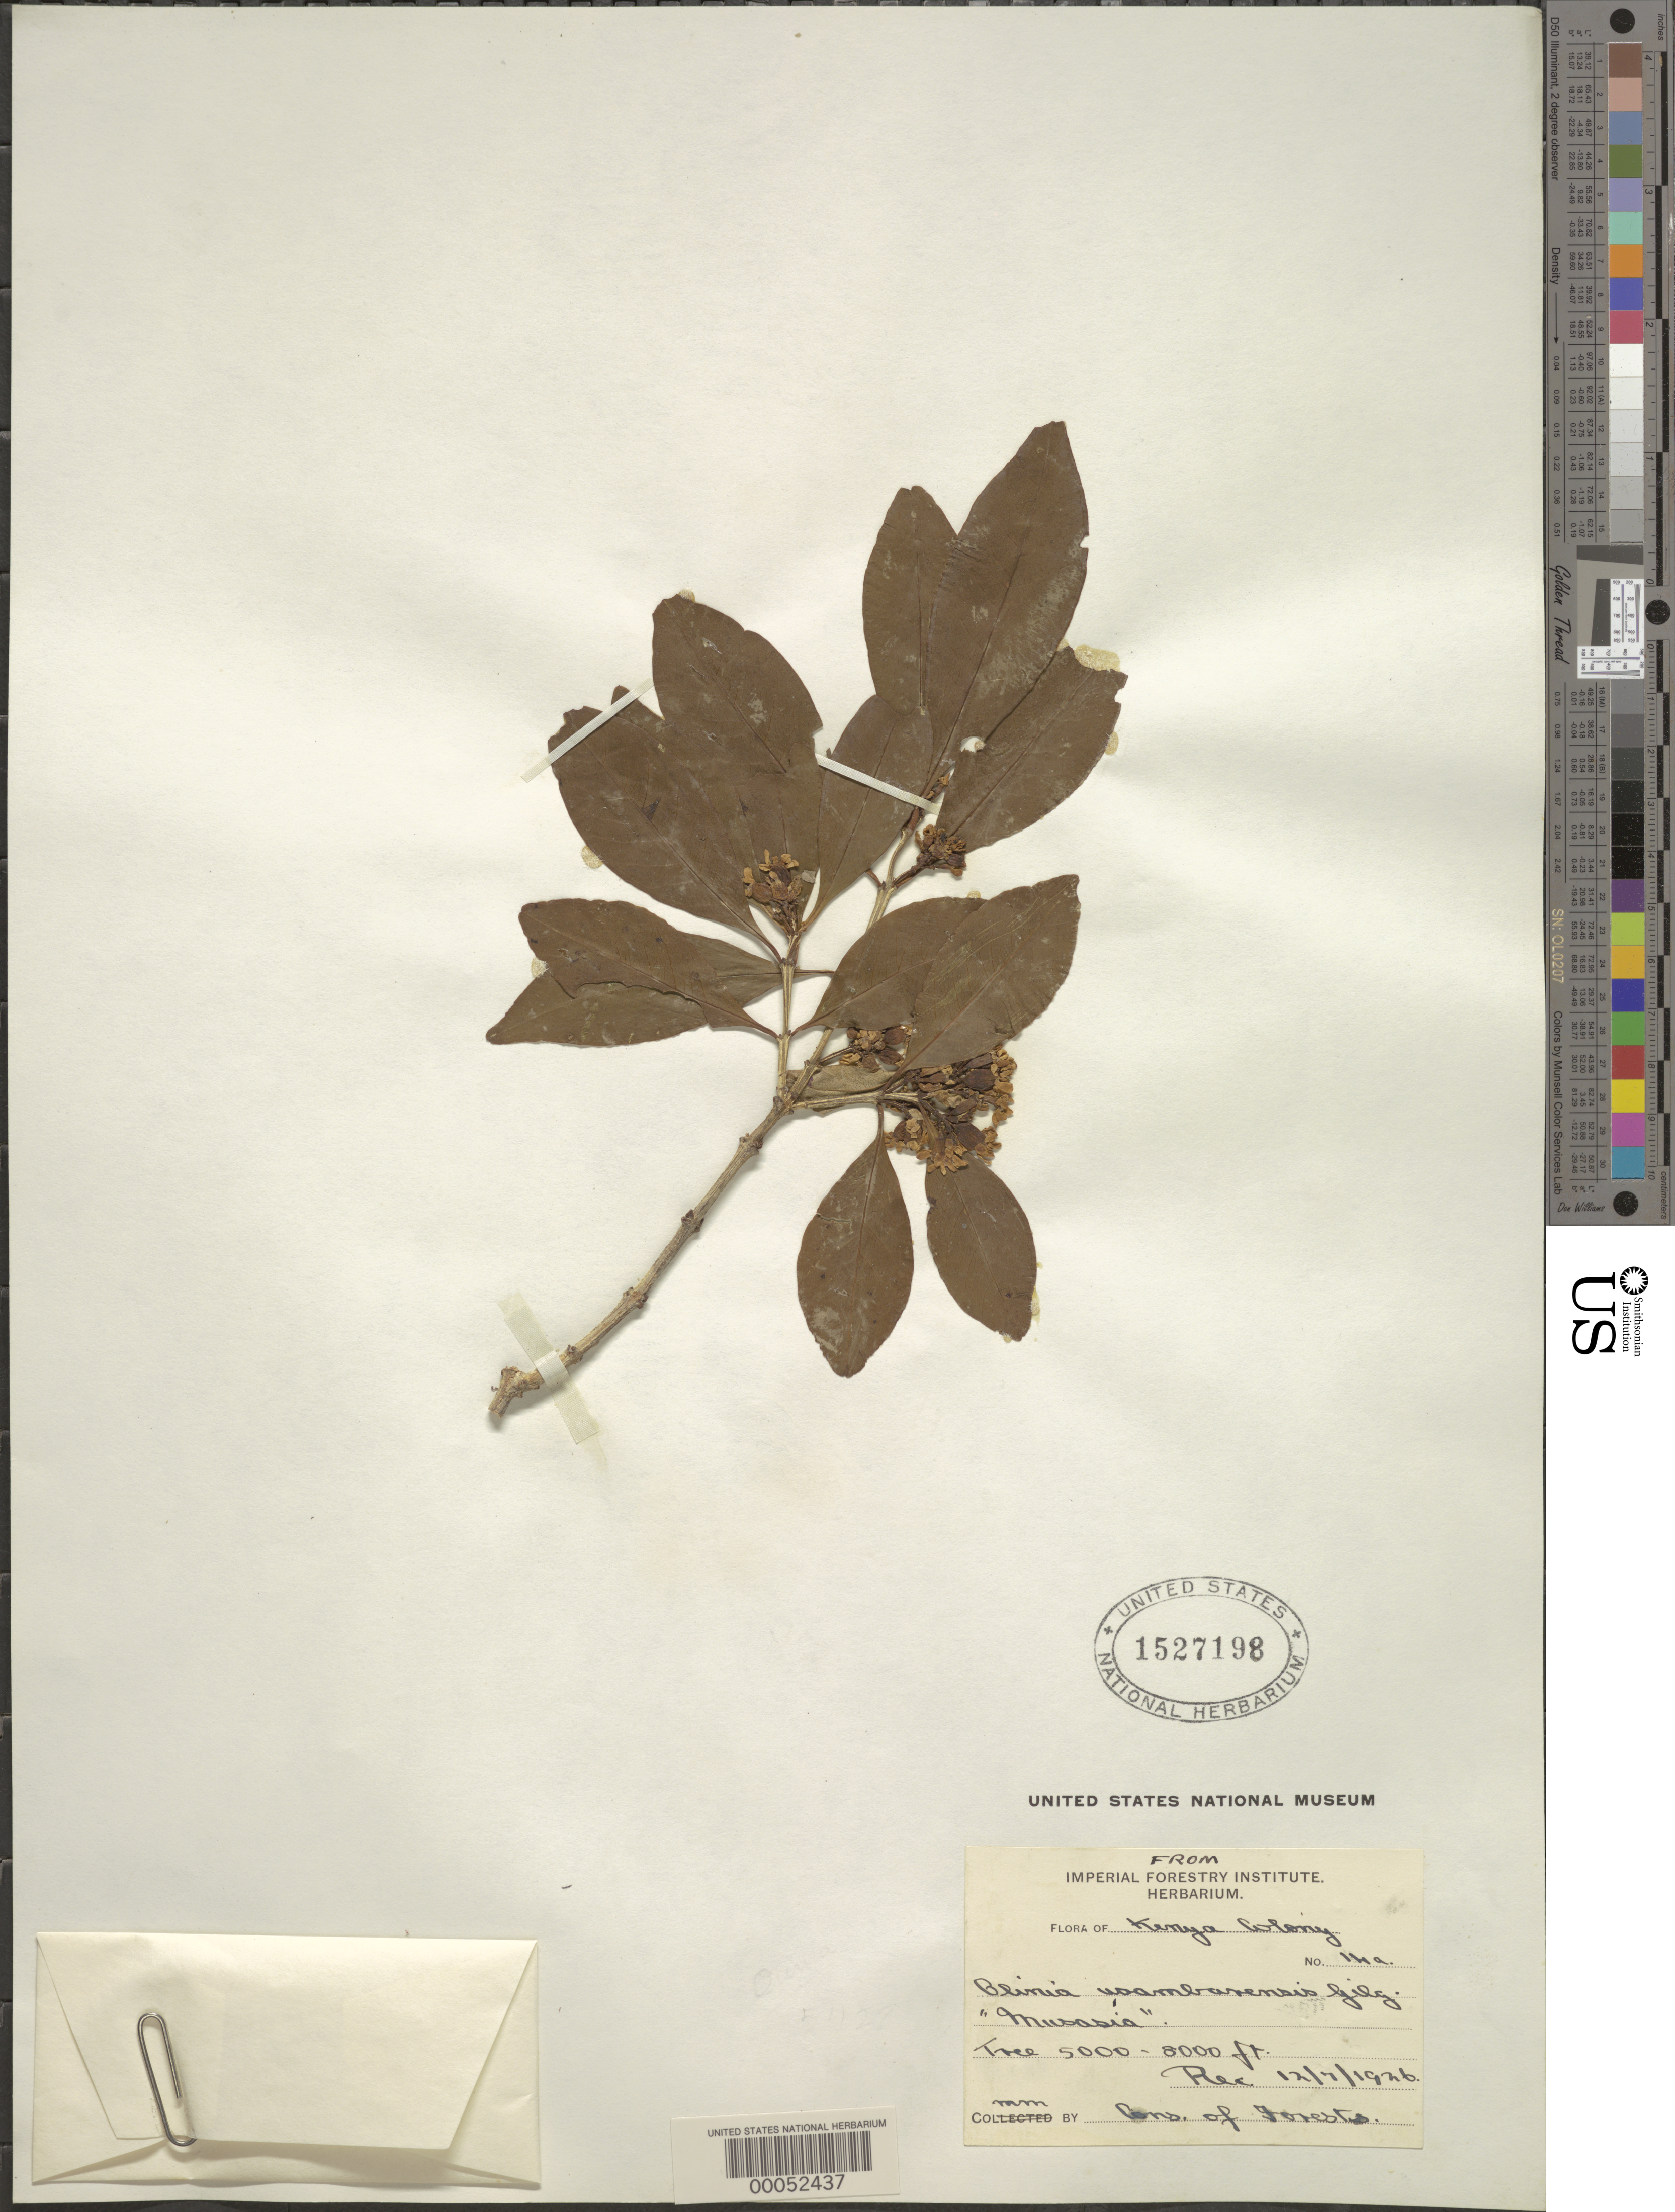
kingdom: Plantae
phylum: Tracheophyta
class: Magnoliopsida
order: Myrtales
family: Penaeaceae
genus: Olinia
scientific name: Olinia usambarensis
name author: Gilg ex Engl.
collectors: Cons. of Forests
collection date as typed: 12 Jul 1926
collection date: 1926-07-12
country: Kenya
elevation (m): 1524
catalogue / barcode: US 1527198